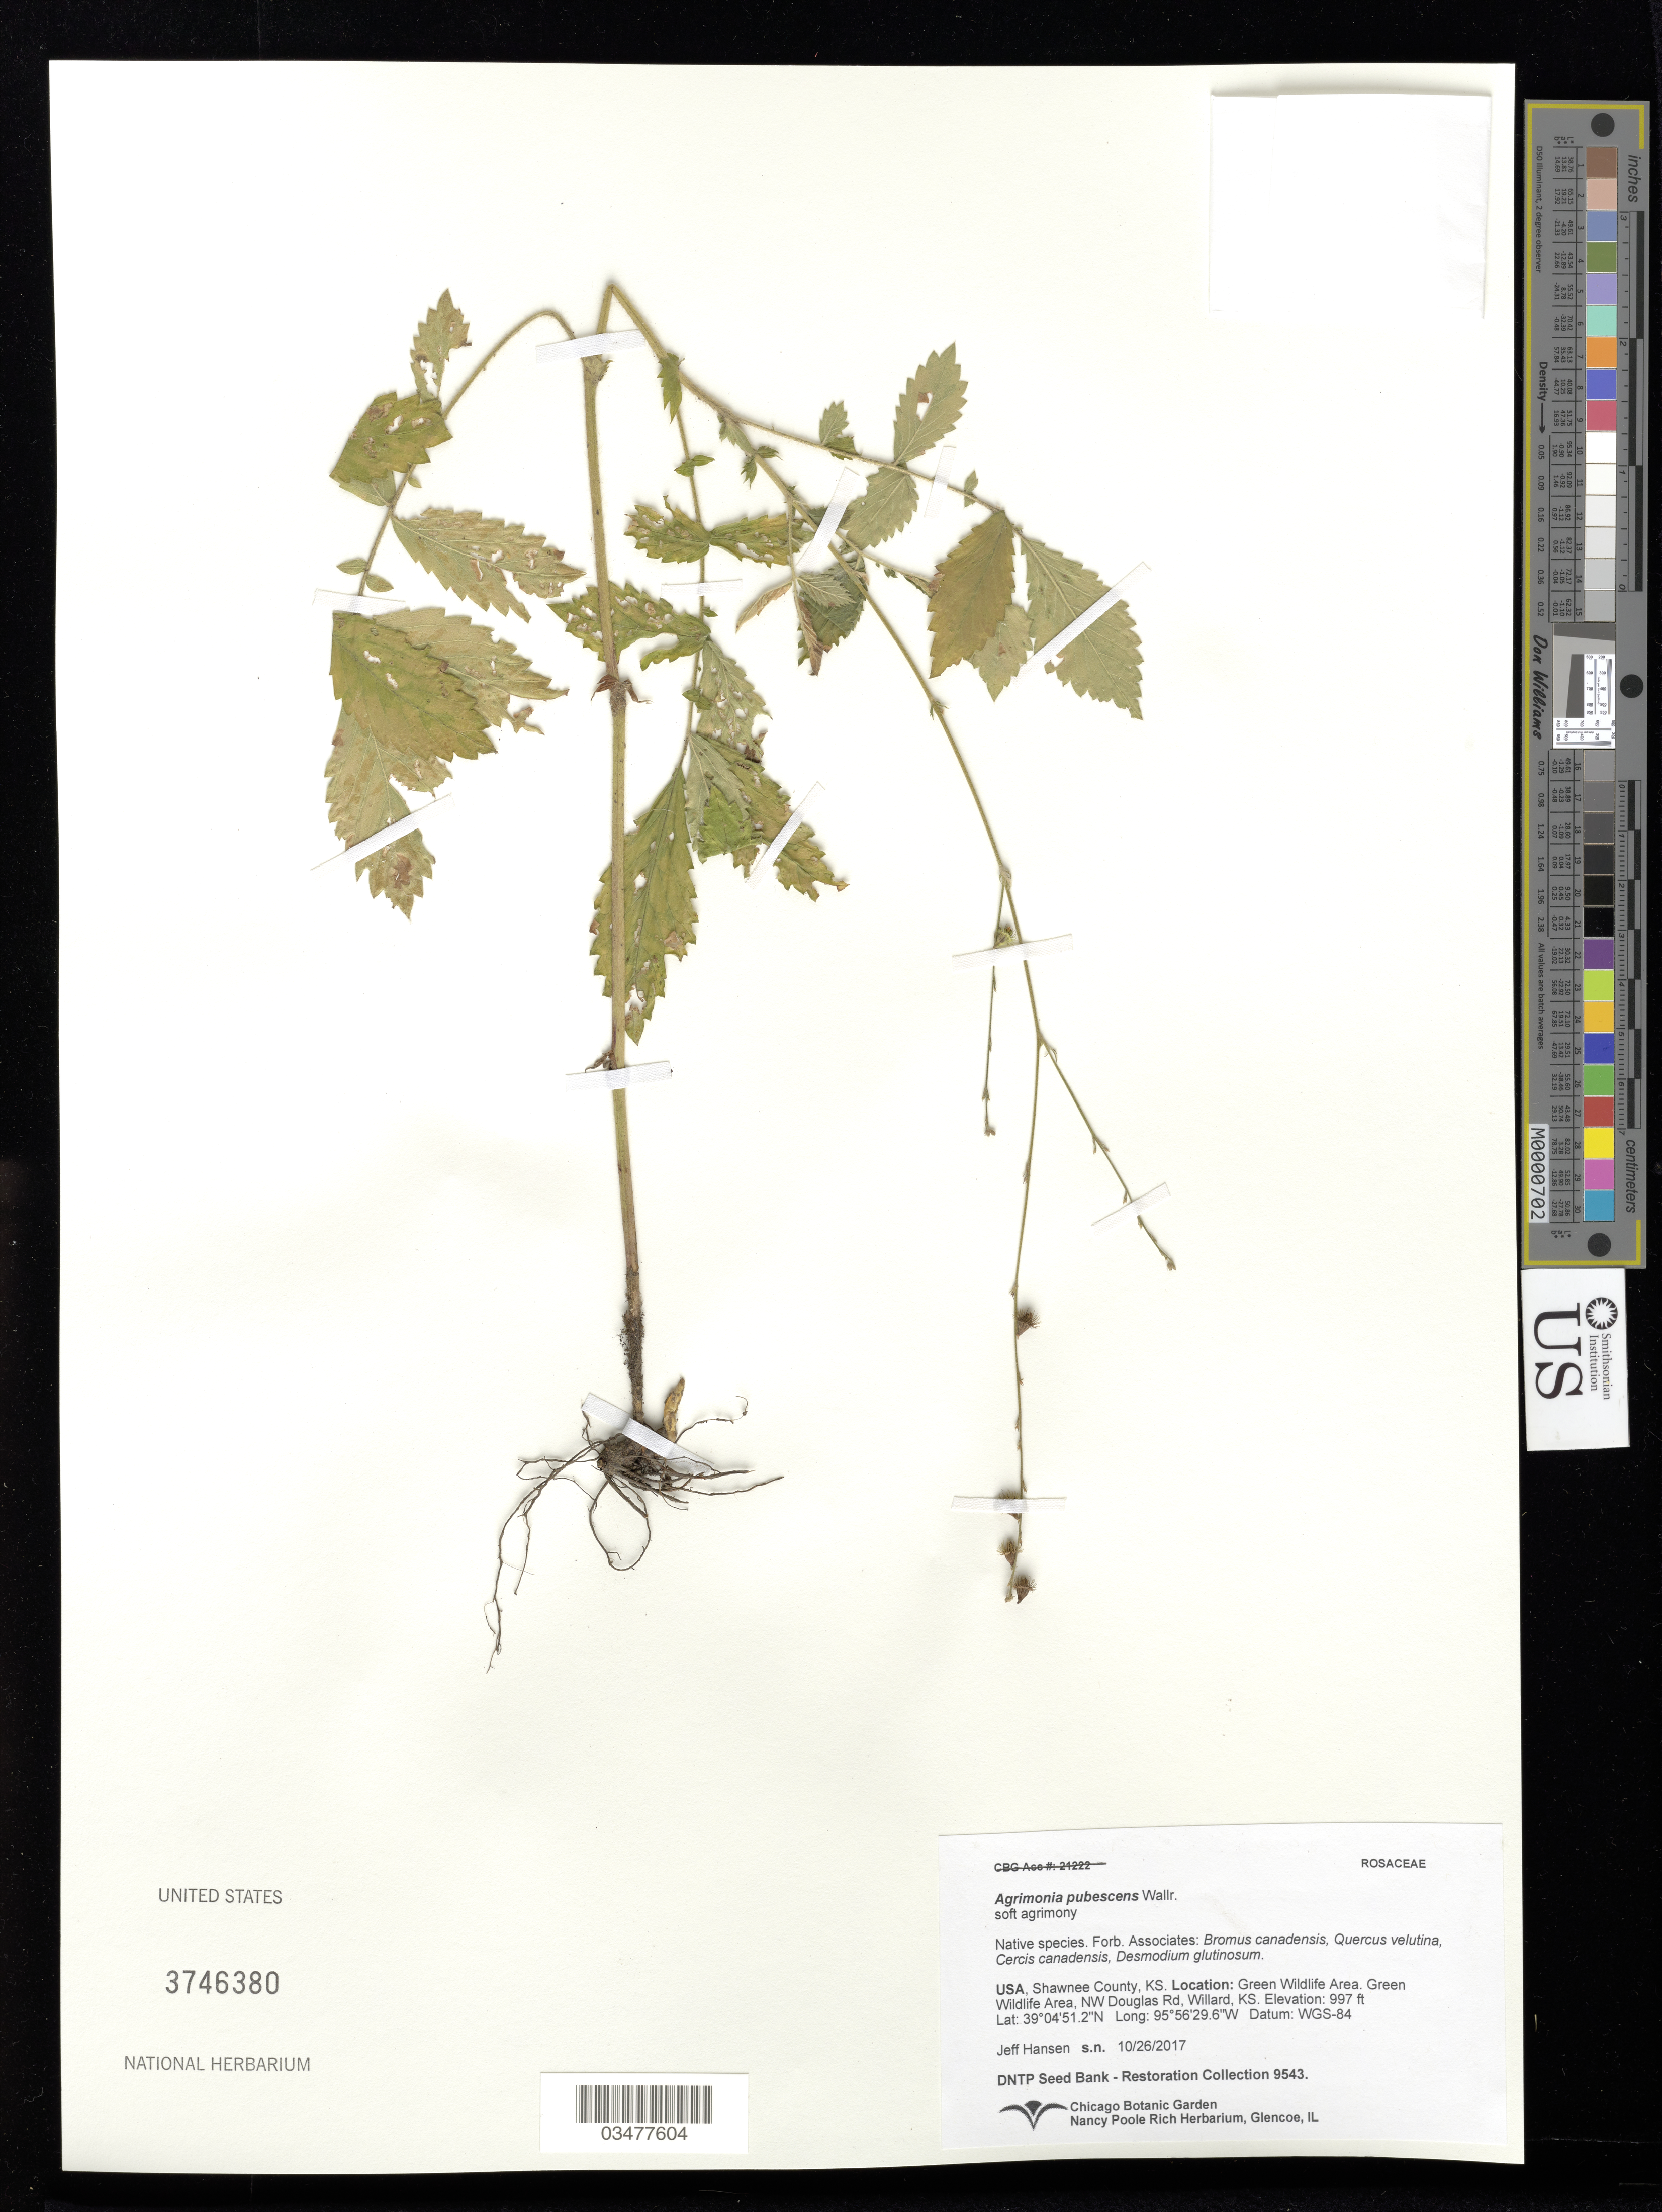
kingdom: Plantae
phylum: Tracheophyta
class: Magnoliopsida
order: Rosales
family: Rosaceae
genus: Agrimonia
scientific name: Agrimonia pubescens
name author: Wallr.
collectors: J. Hansen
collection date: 2017-10-26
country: United States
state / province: Kansas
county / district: Shawnee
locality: Green Wildlife Area. NW Douglas Rd, Willard.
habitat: Bromus canadensis, Quercus velutina, Cercis canadensis, Desmodium glutinosum.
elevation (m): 304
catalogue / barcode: US 3746380